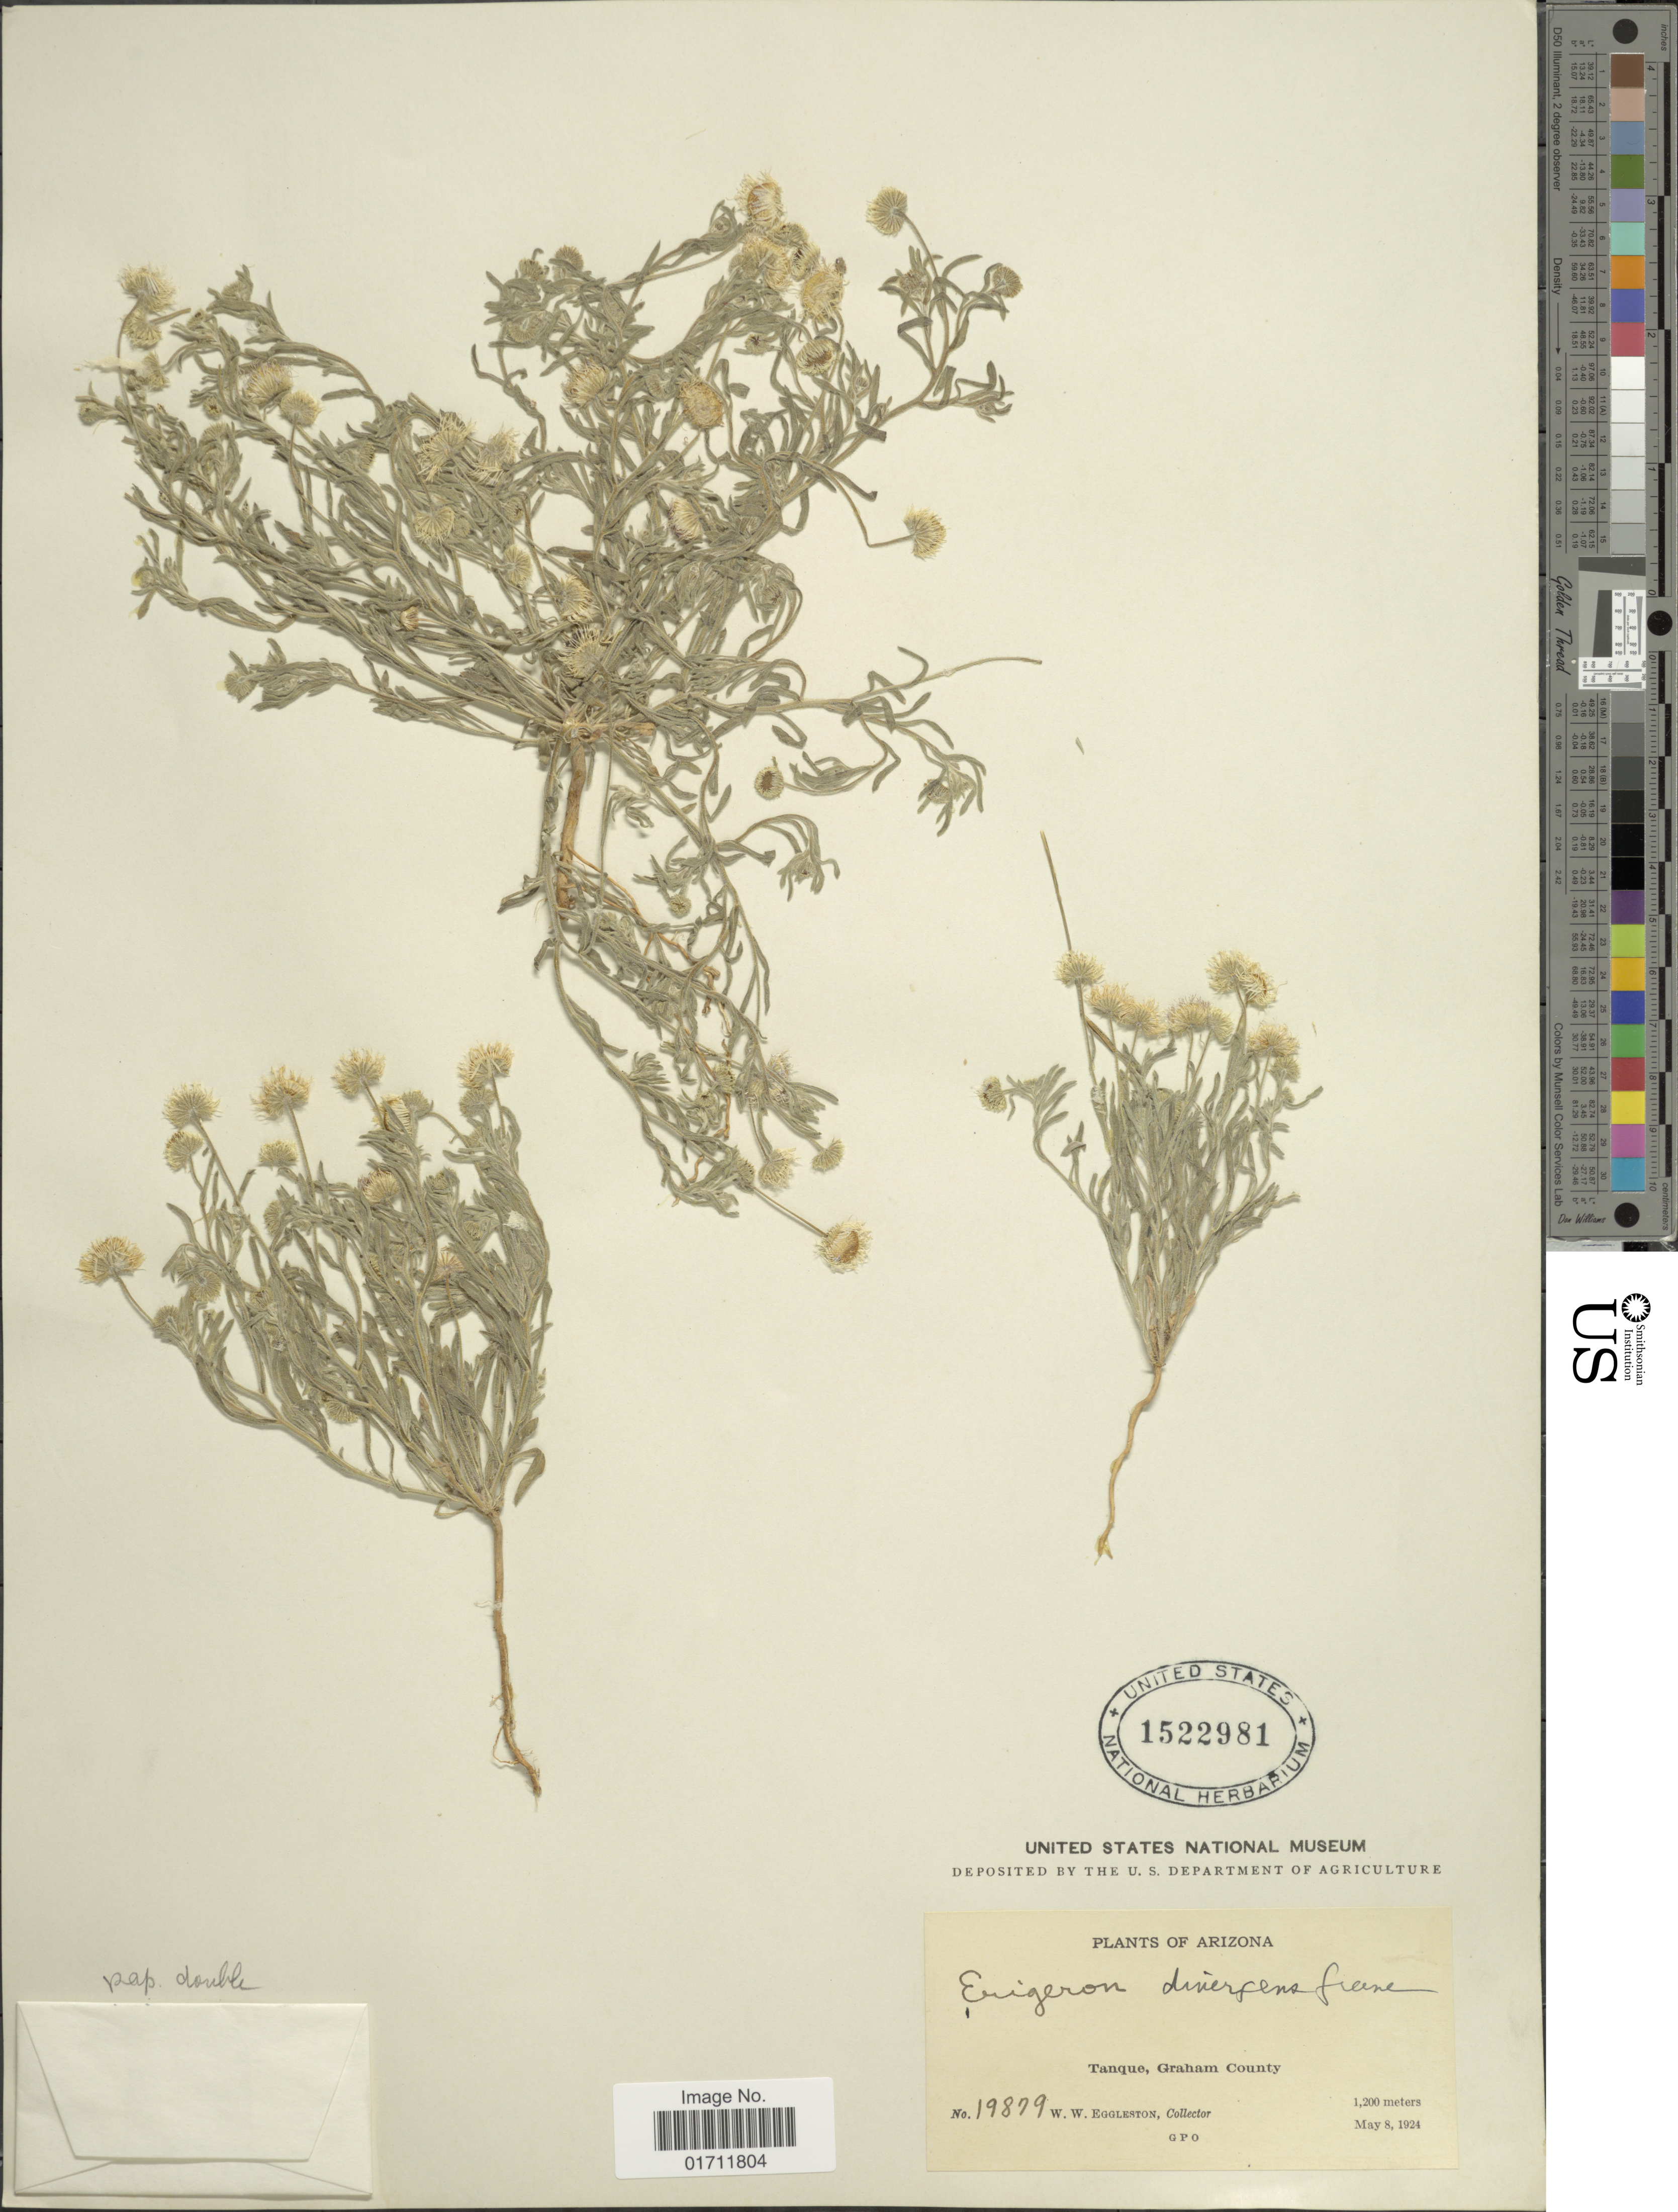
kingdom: Plantae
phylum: Tracheophyta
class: Magnoliopsida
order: Asterales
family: Asteraceae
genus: Erigeron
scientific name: Erigeron divergens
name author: Torr. & A. Gray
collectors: W. W. Eggleston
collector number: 19879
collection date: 1924-05-08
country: United States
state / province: Arizona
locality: Tanque, Graham County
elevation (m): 1200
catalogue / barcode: US 1522981